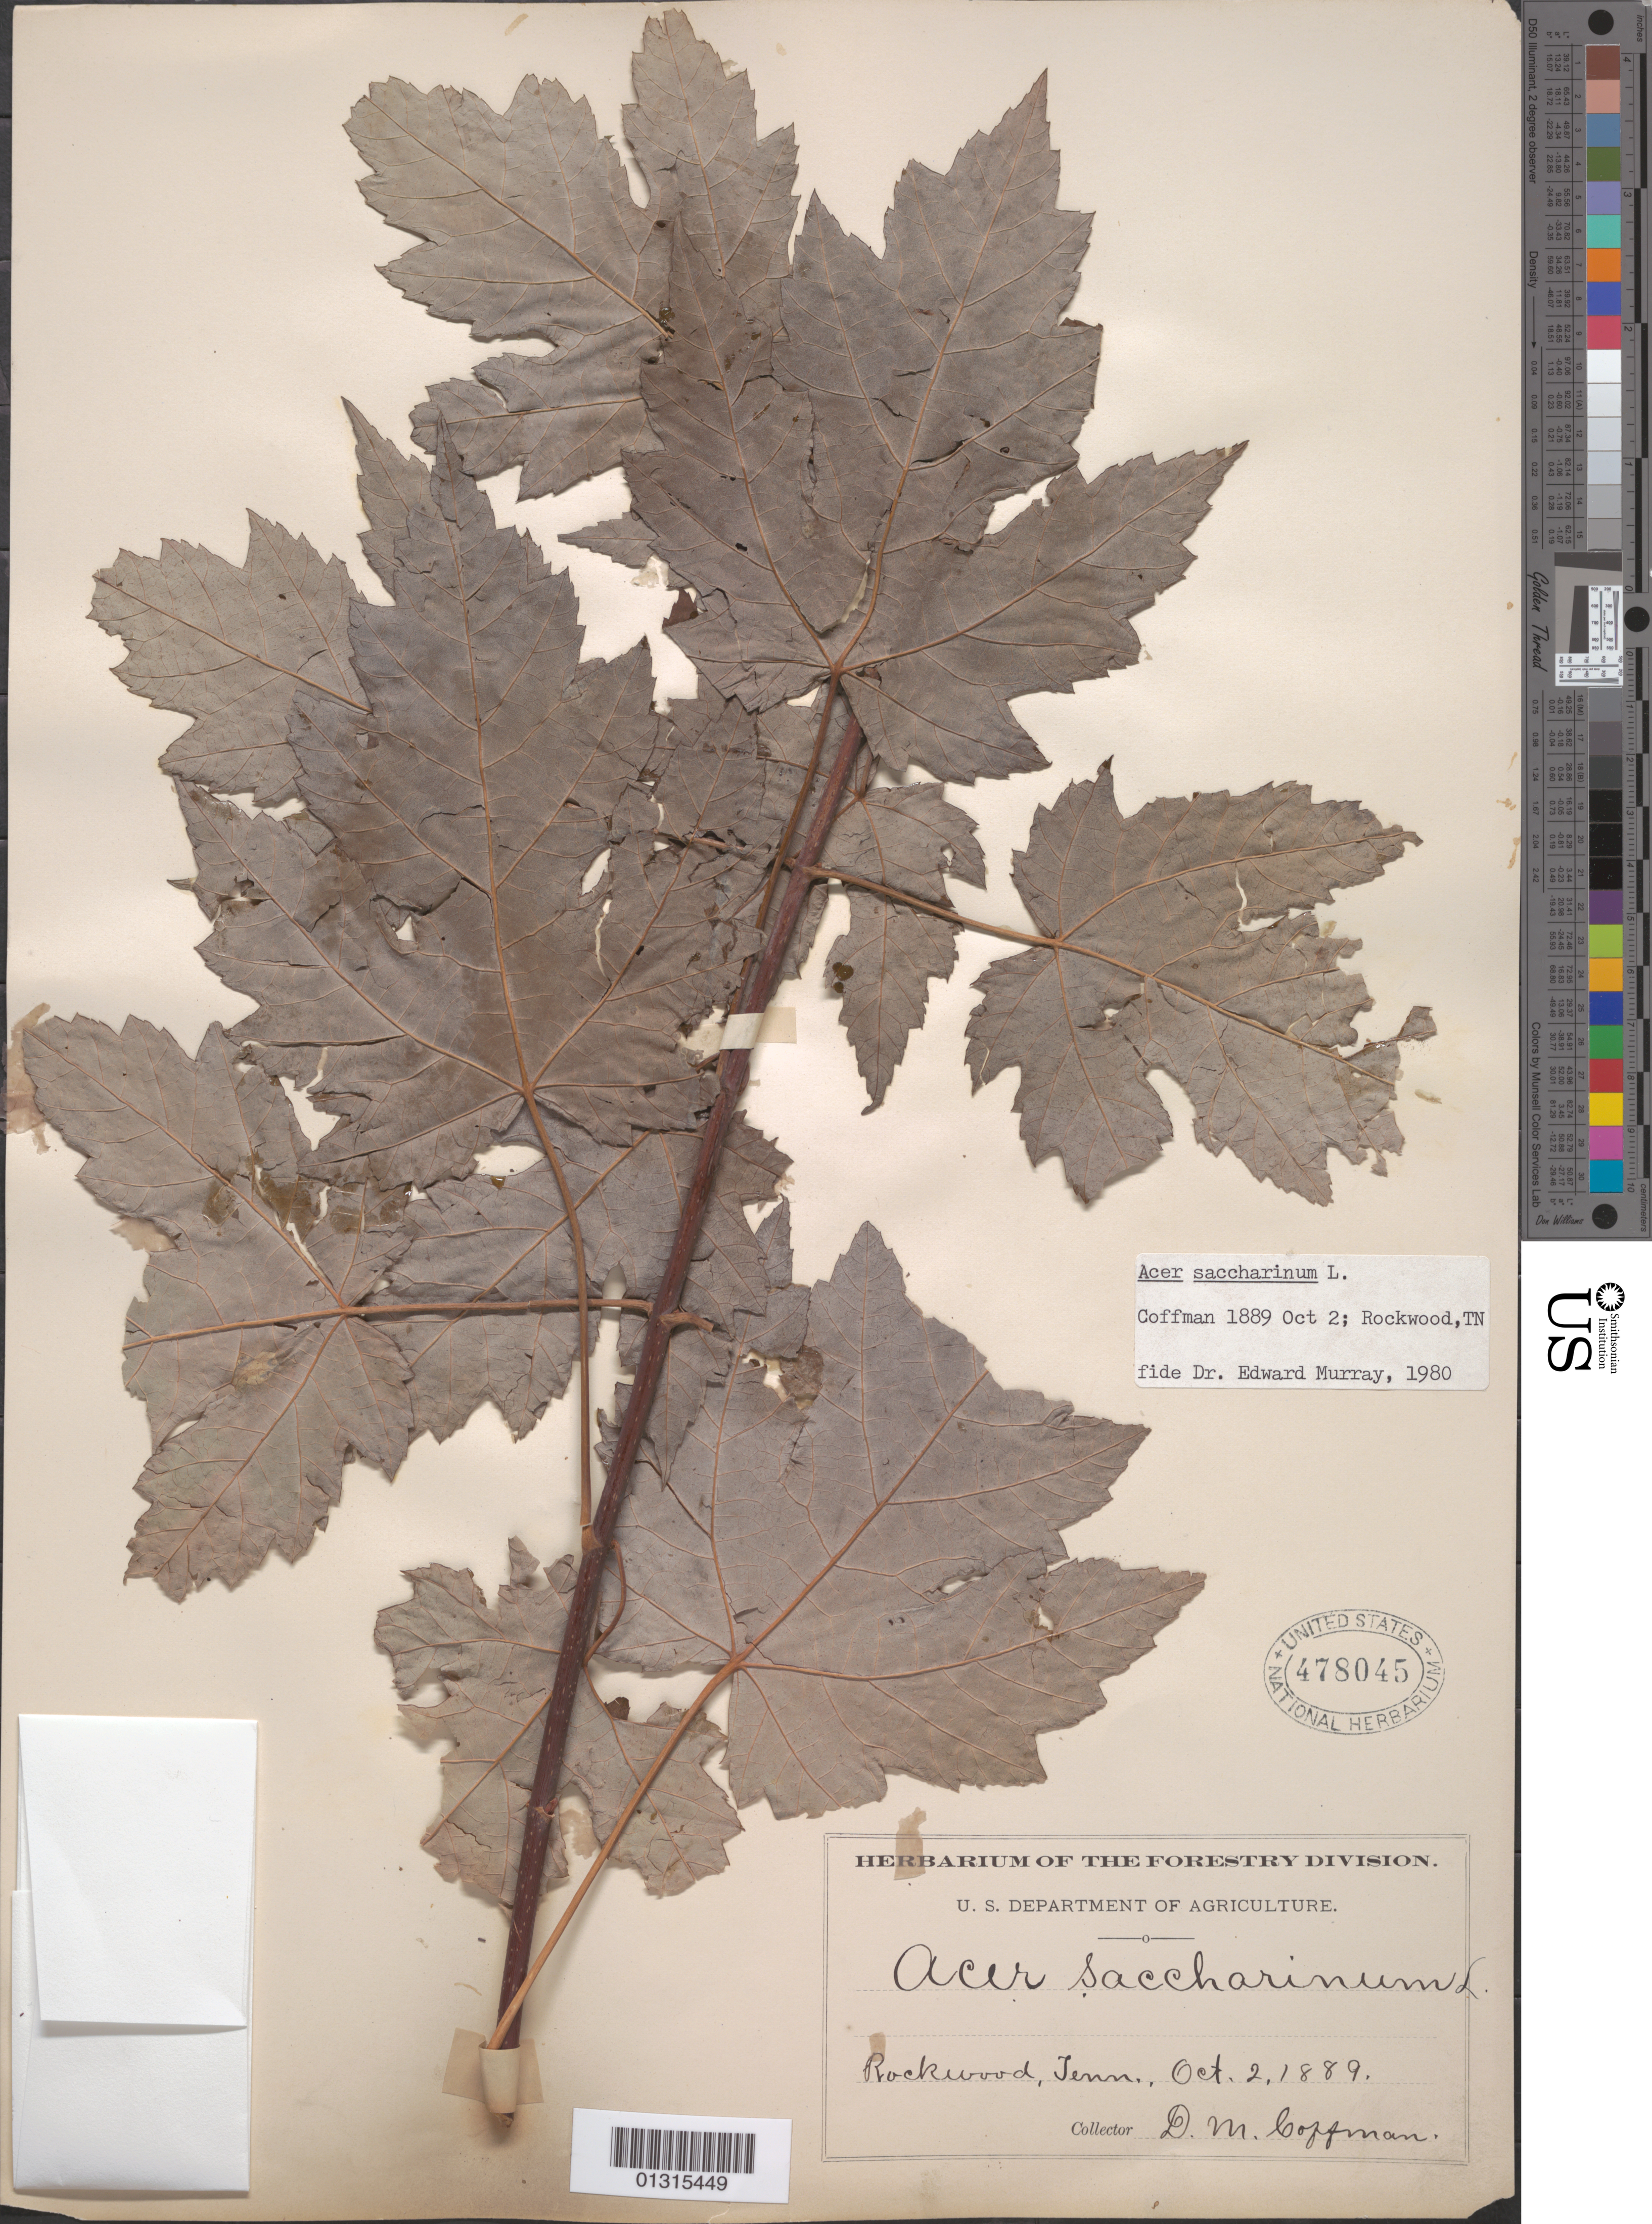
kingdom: Plantae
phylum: Tracheophyta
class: Magnoliopsida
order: Sapindales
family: Sapindaceae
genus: Acer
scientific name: Acer saccharinum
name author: L.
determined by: Murray, Edward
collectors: D. M. Coffman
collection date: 1889-10-02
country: United States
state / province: Tennessee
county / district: Roane County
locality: Rockwood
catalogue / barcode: US 478045